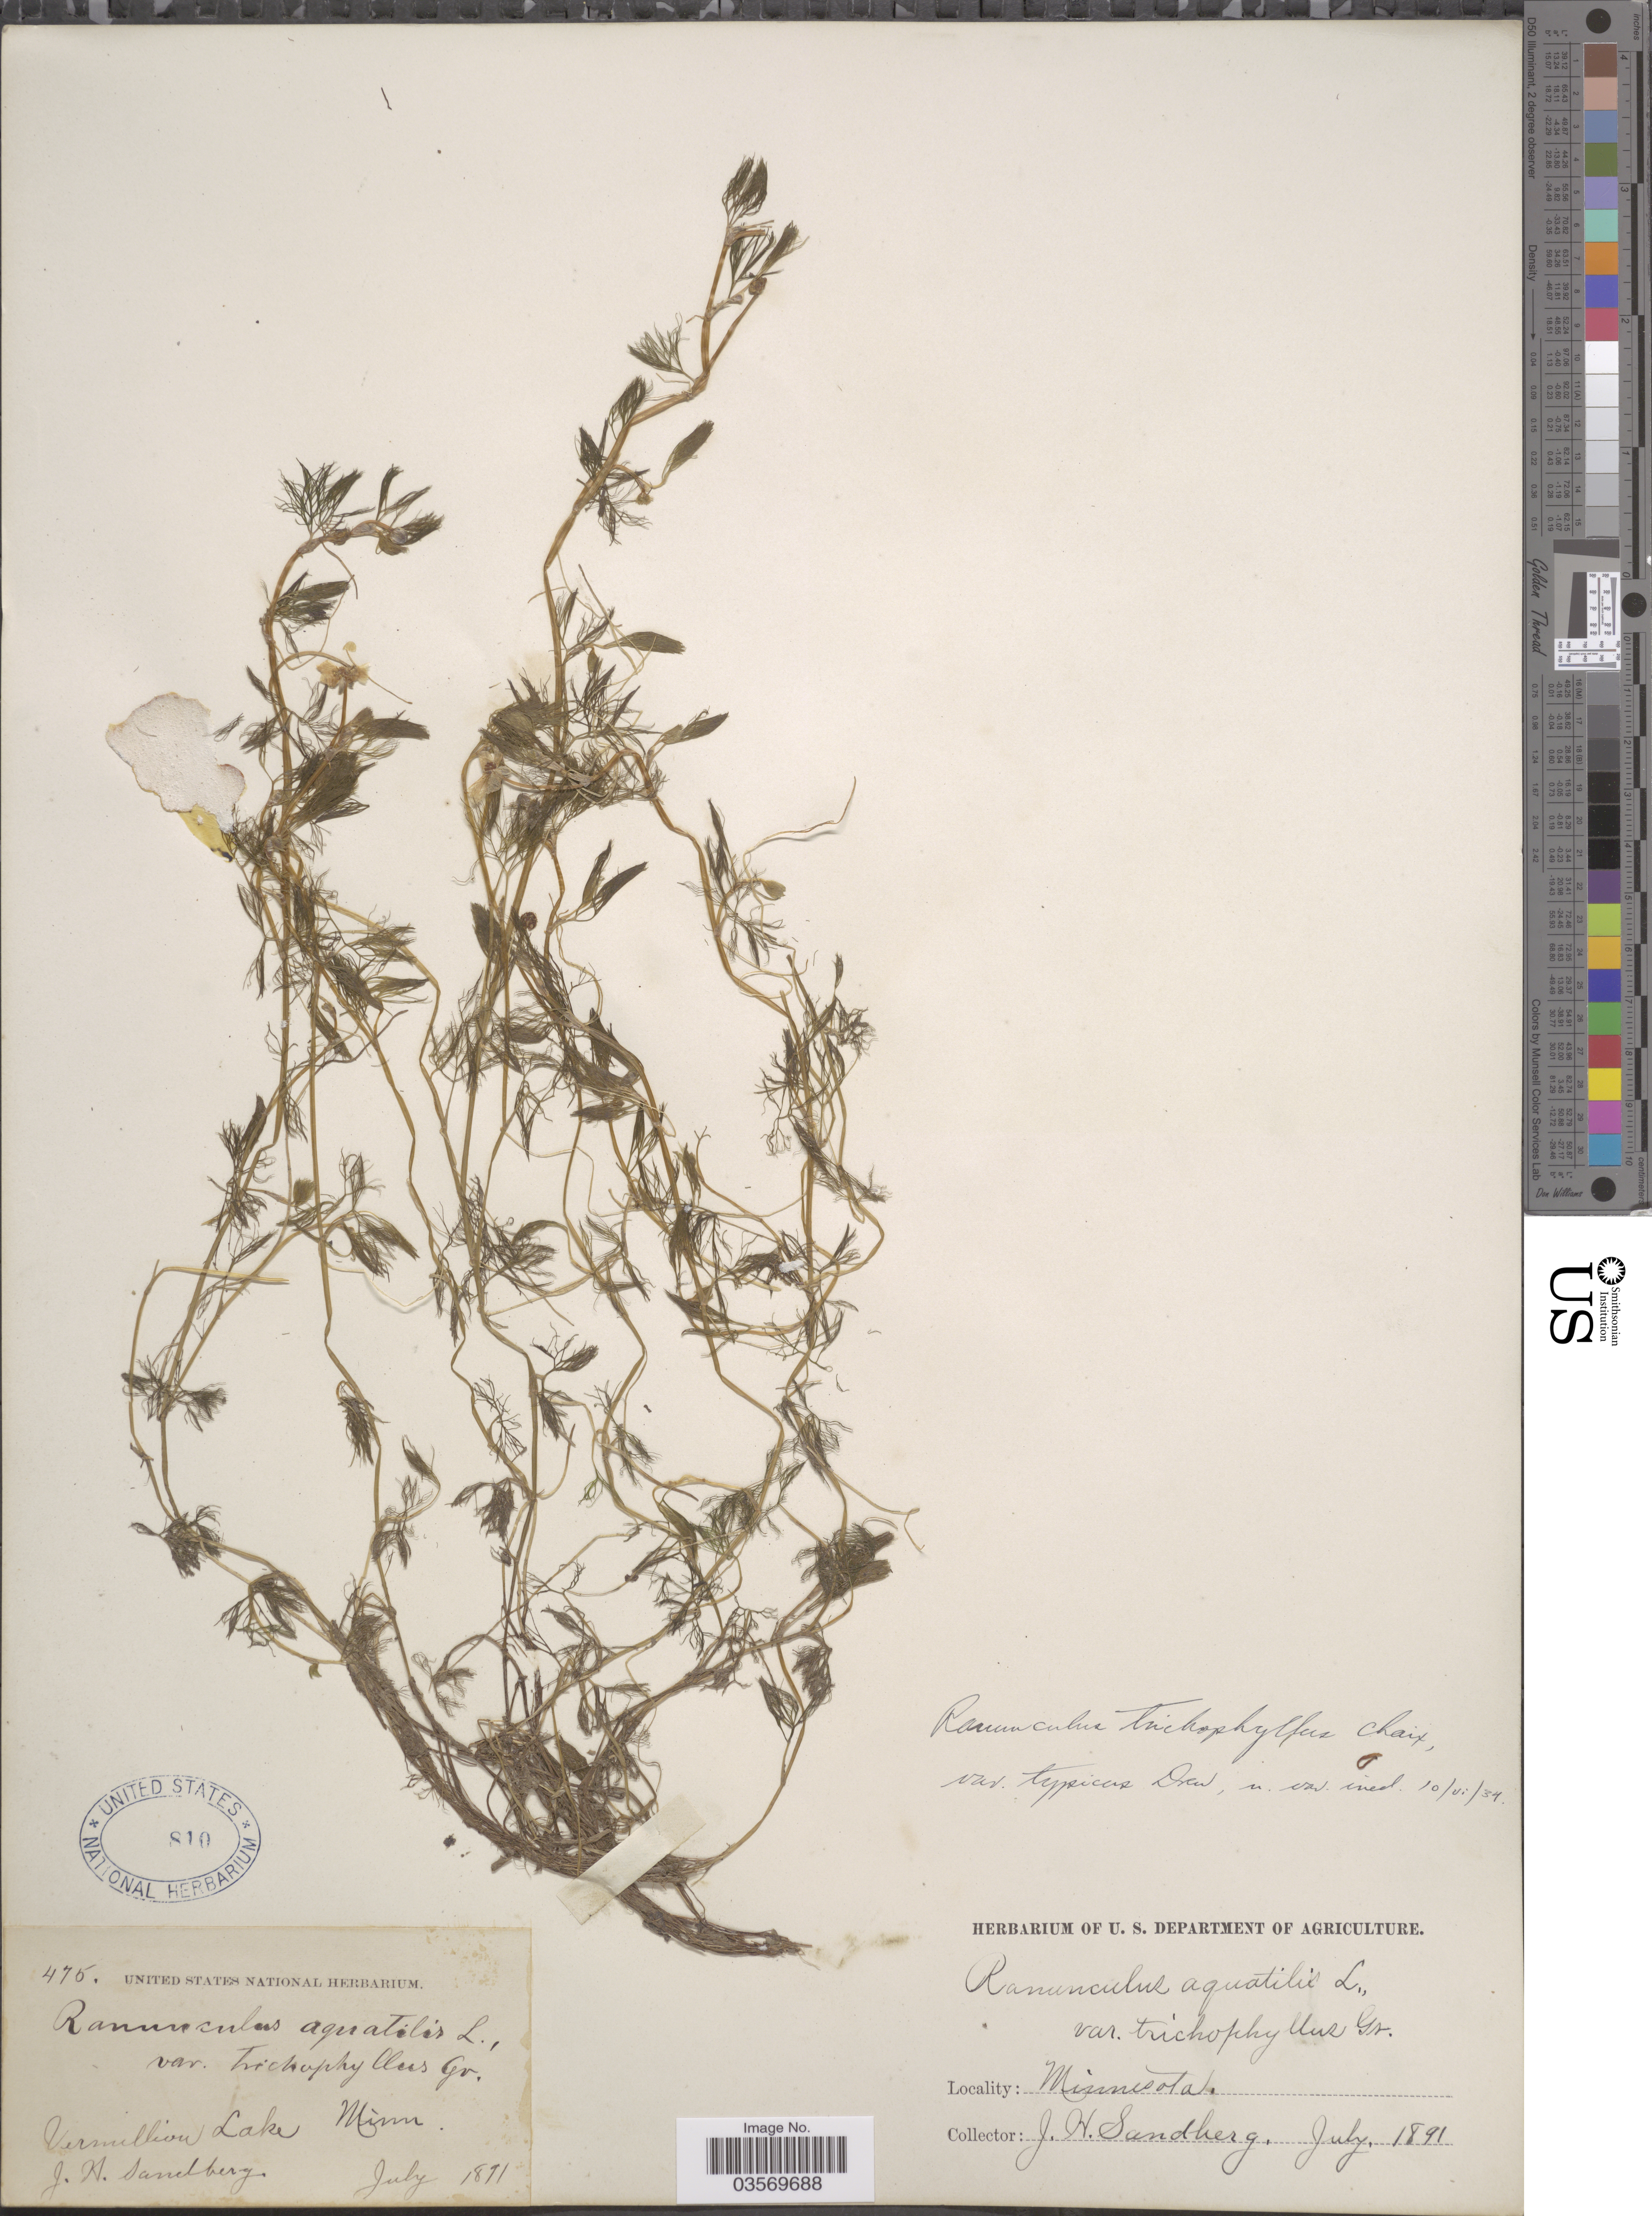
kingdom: Plantae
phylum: Tracheophyta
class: Magnoliopsida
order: Ranunculales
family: Ranunculaceae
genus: Ranunculus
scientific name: Ranunculus trichophyllus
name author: Chaix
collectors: J. H. Sandberg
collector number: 475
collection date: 1891-07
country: United States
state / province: Minnesota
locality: Vermillion Lake.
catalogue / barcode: US 810